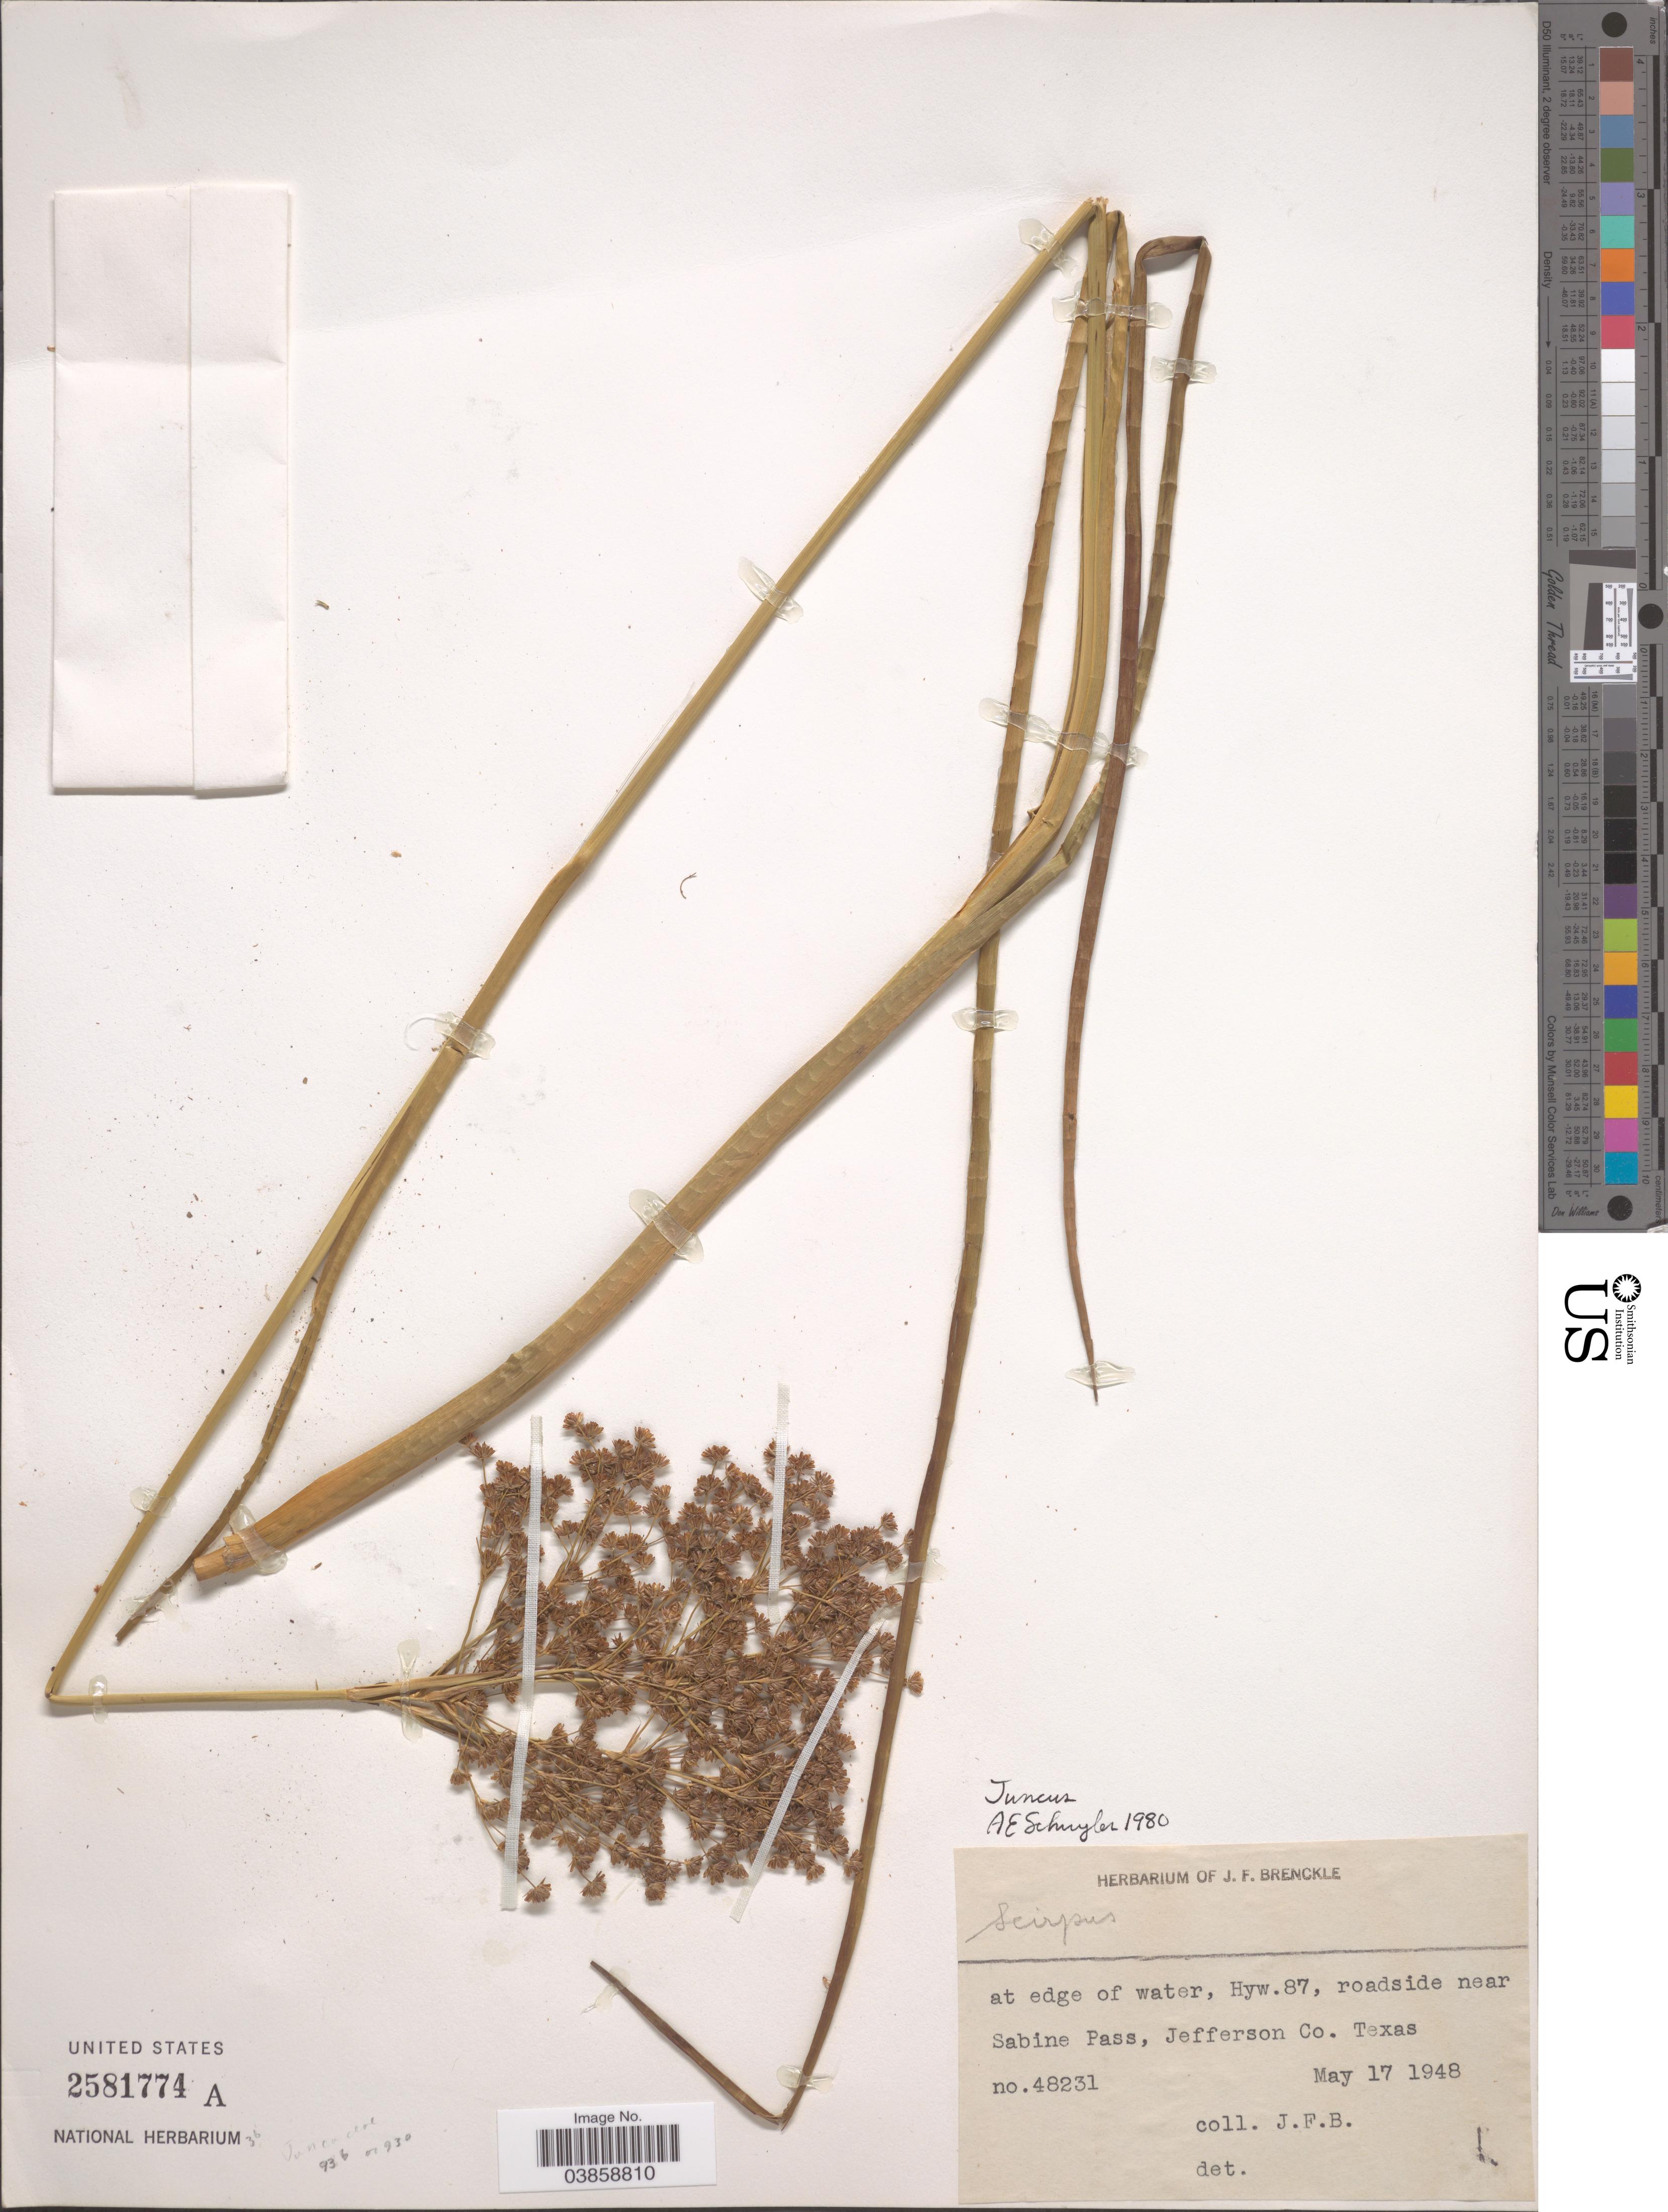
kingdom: Plantae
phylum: Tracheophyta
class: Liliopsida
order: Poales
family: Juncaceae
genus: Juncus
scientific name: Juncus sp.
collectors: J. Brenckle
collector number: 48231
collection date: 1948-05-17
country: United States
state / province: Texas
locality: At edge of water, Hwy. 87, roadside near Sabine Pass, Jefferson Co.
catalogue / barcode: US 2581774A